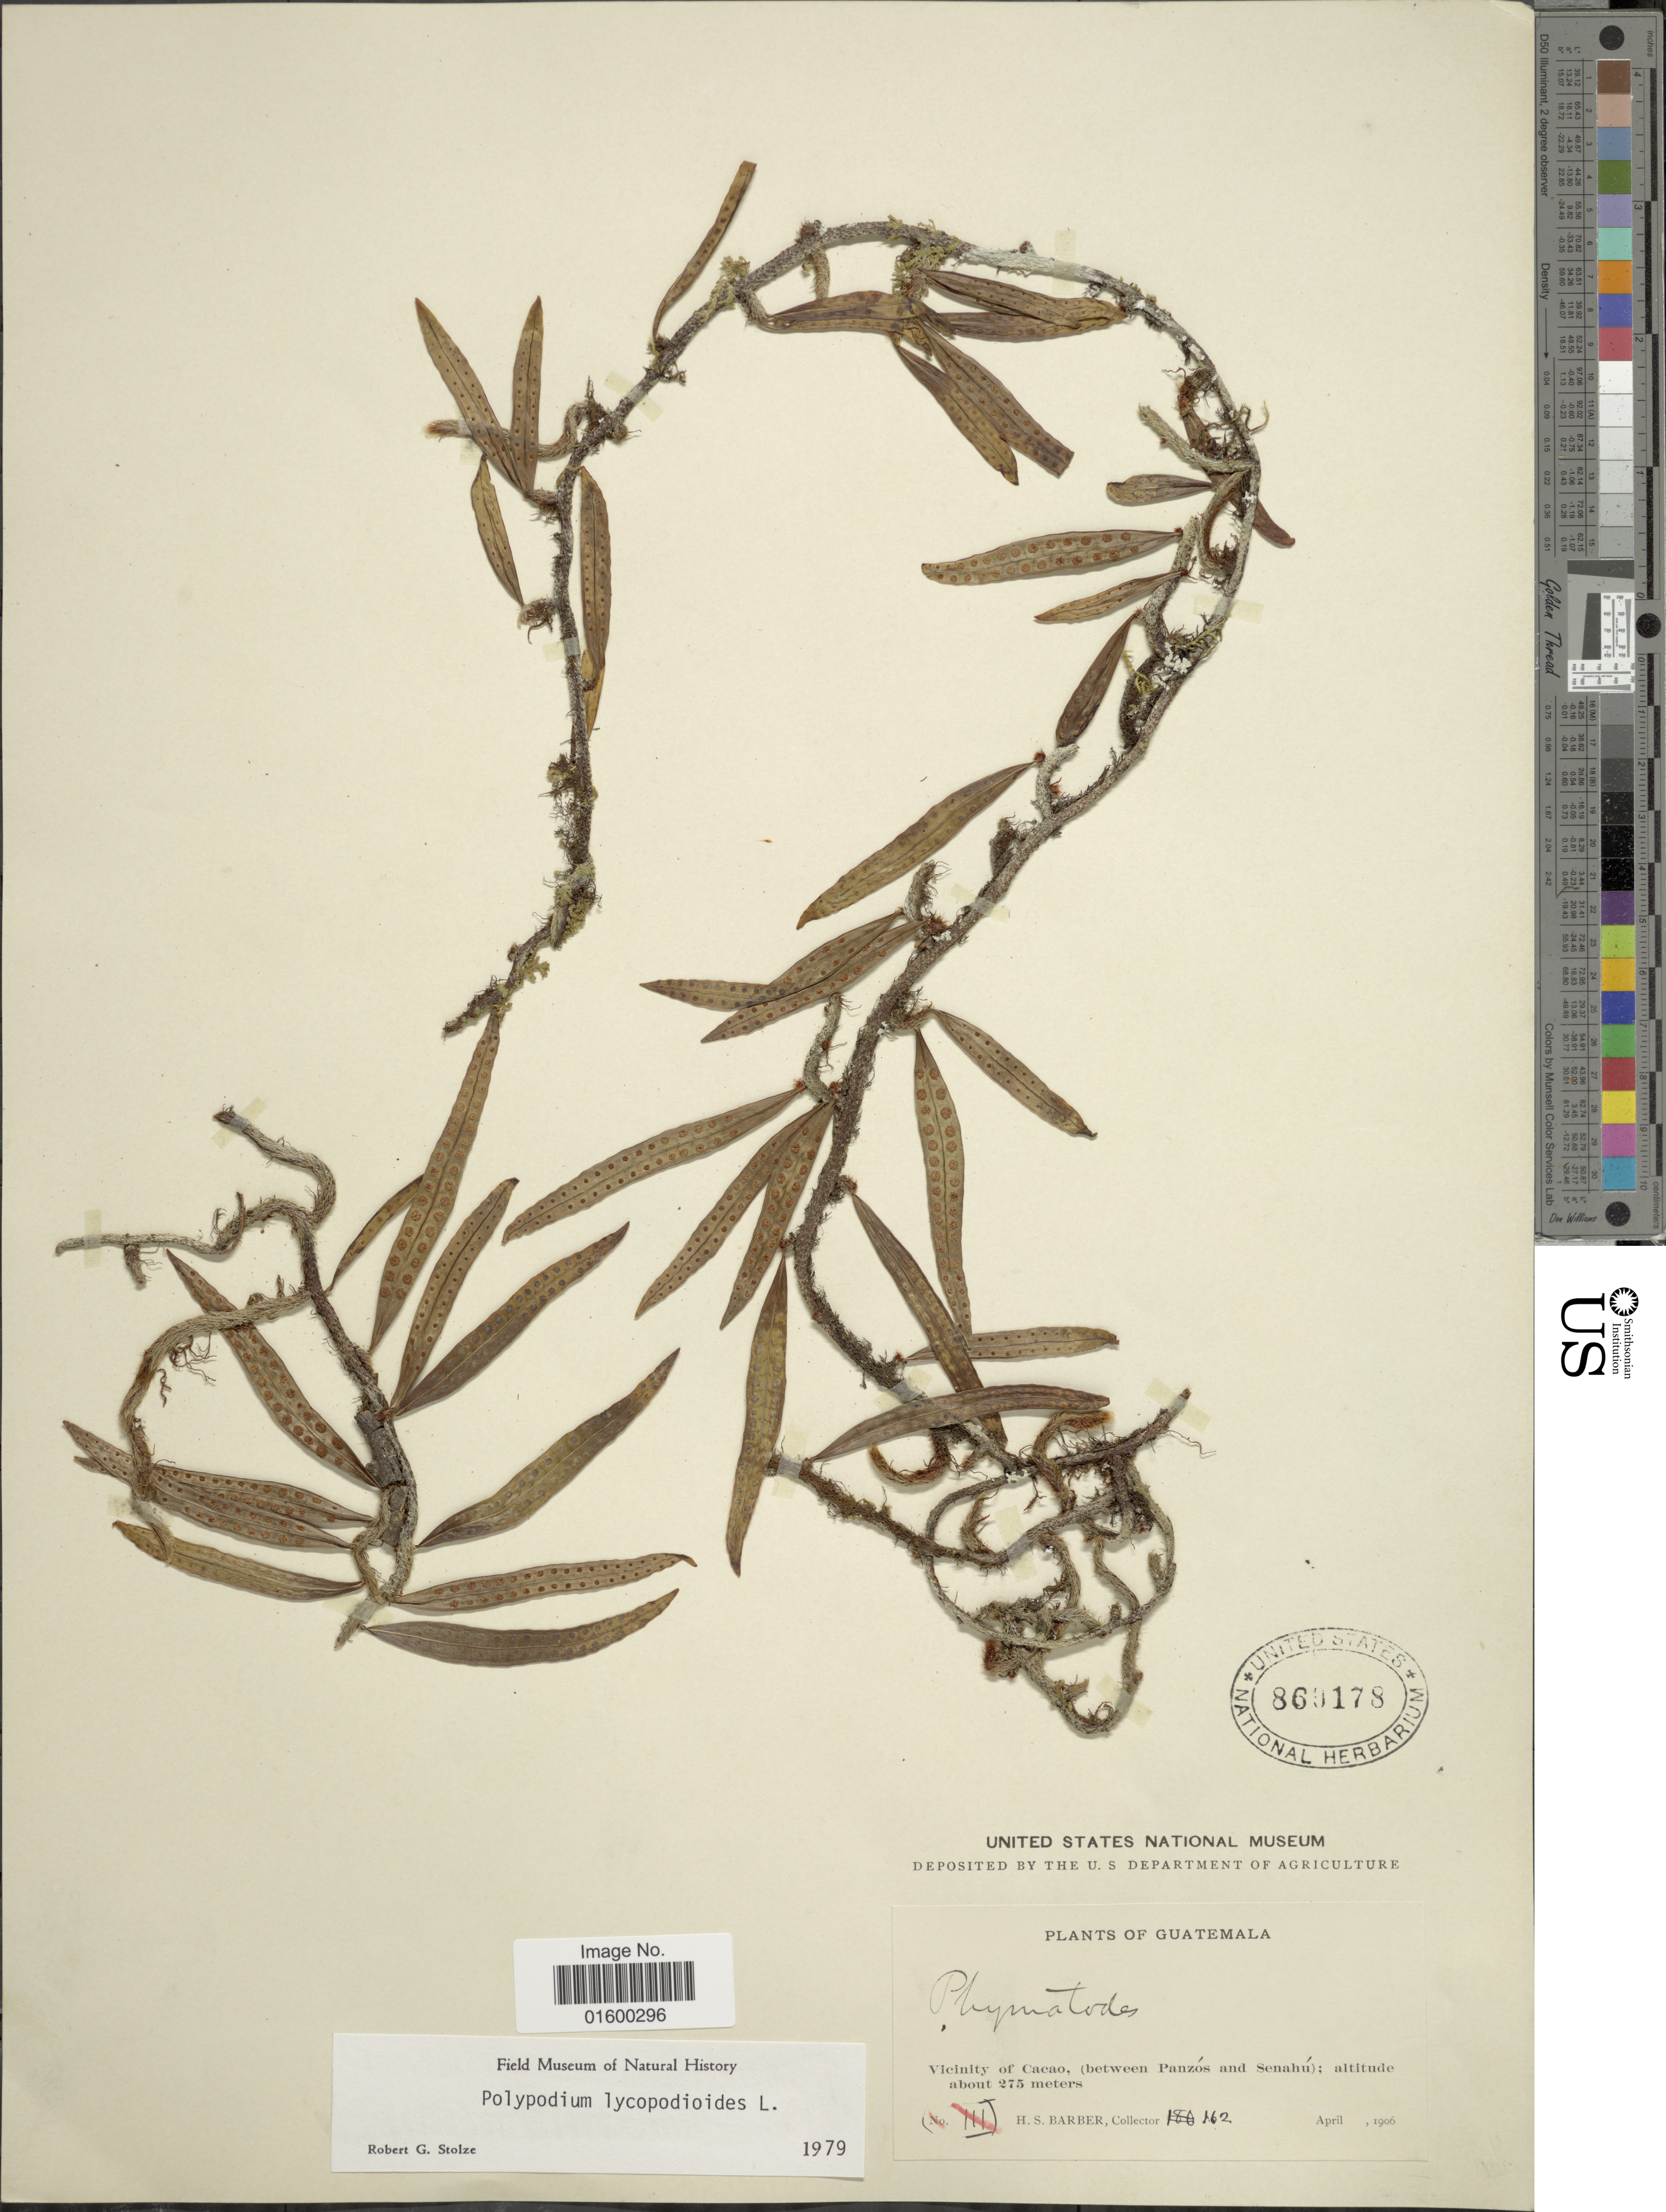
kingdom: Plantae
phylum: Tracheophyta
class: Polypodiopsida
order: Polypodiales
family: Polypodiaceae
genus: Microgramma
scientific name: Microgramma lycopodioides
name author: (L.) Copel.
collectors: H. Barber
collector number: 162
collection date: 1906-04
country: Guatemala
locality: Vicinity of Cacao, between Panzos and Senahu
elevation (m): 275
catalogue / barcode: US 860178